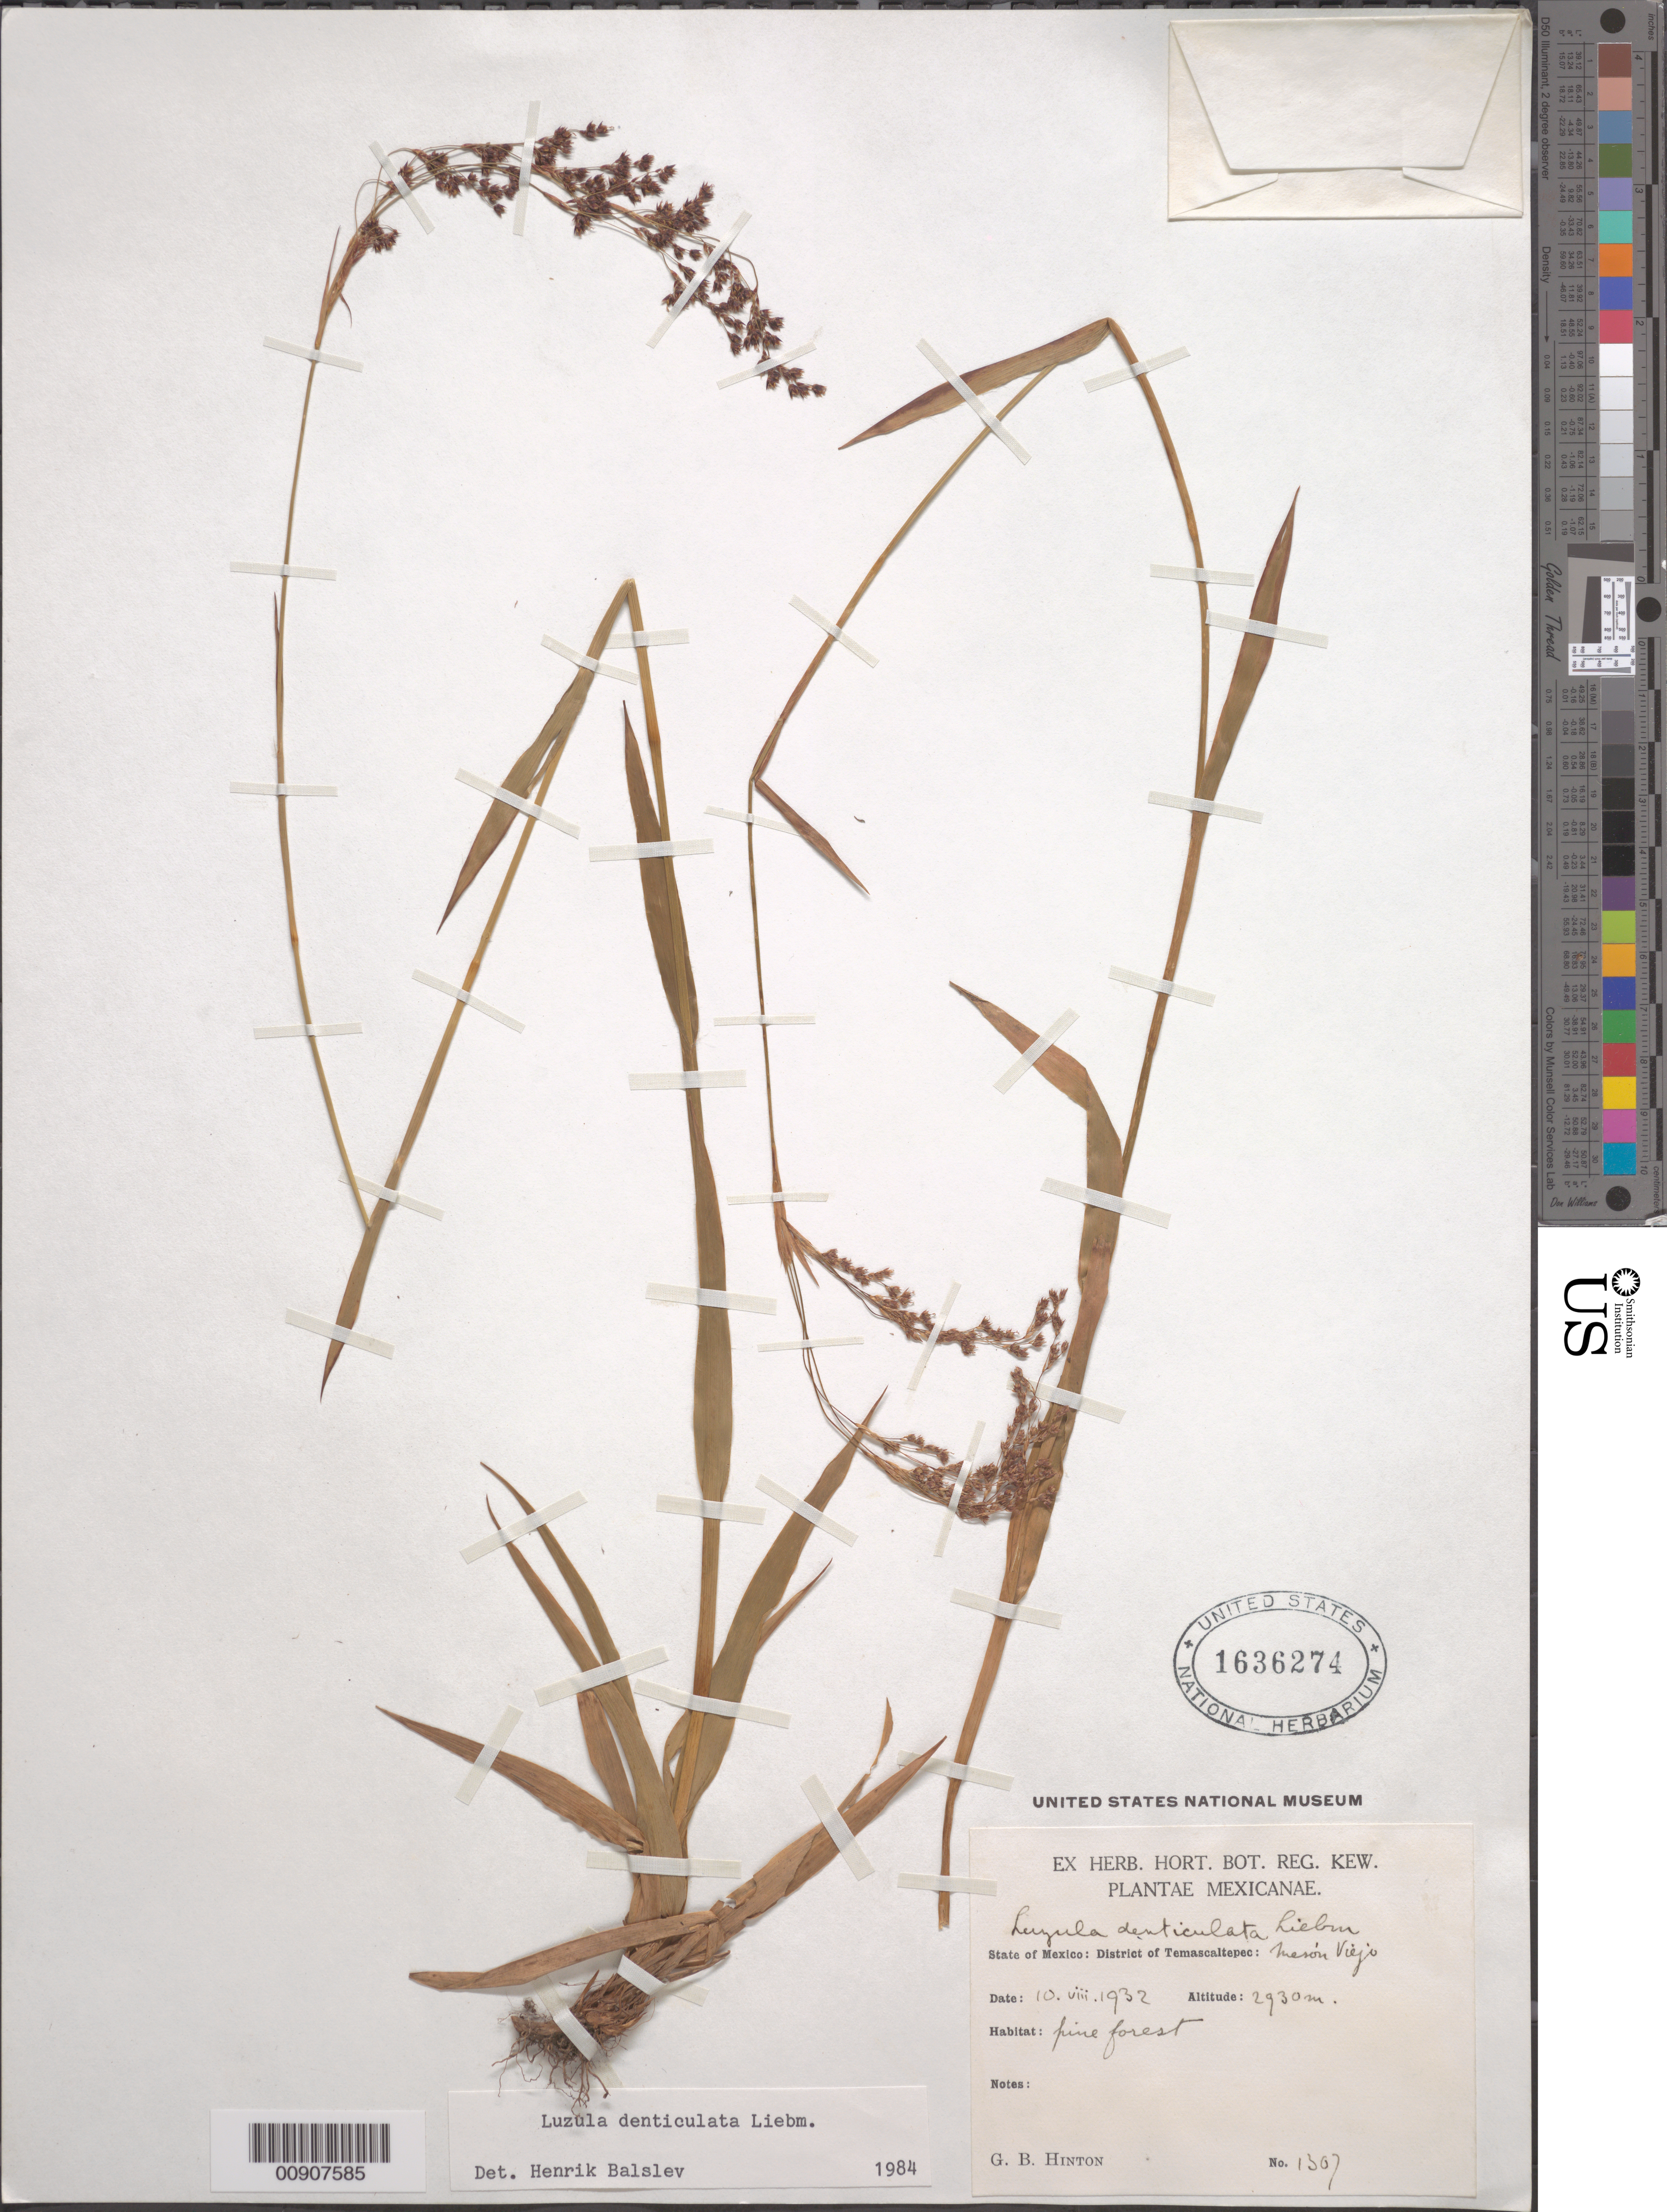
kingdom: Plantae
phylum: Tracheophyta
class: Liliopsida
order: Poales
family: Juncaceae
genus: Luzula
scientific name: Luzula denticulata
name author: Liebm.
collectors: G. B. Hinton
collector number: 1307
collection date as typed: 10 Aug 1932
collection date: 1932-08-10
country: Mexico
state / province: México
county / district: Temascaltepec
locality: State of México: District of Temascaltepec: Mesón Viejo.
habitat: Pine forest.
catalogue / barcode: US 1636274